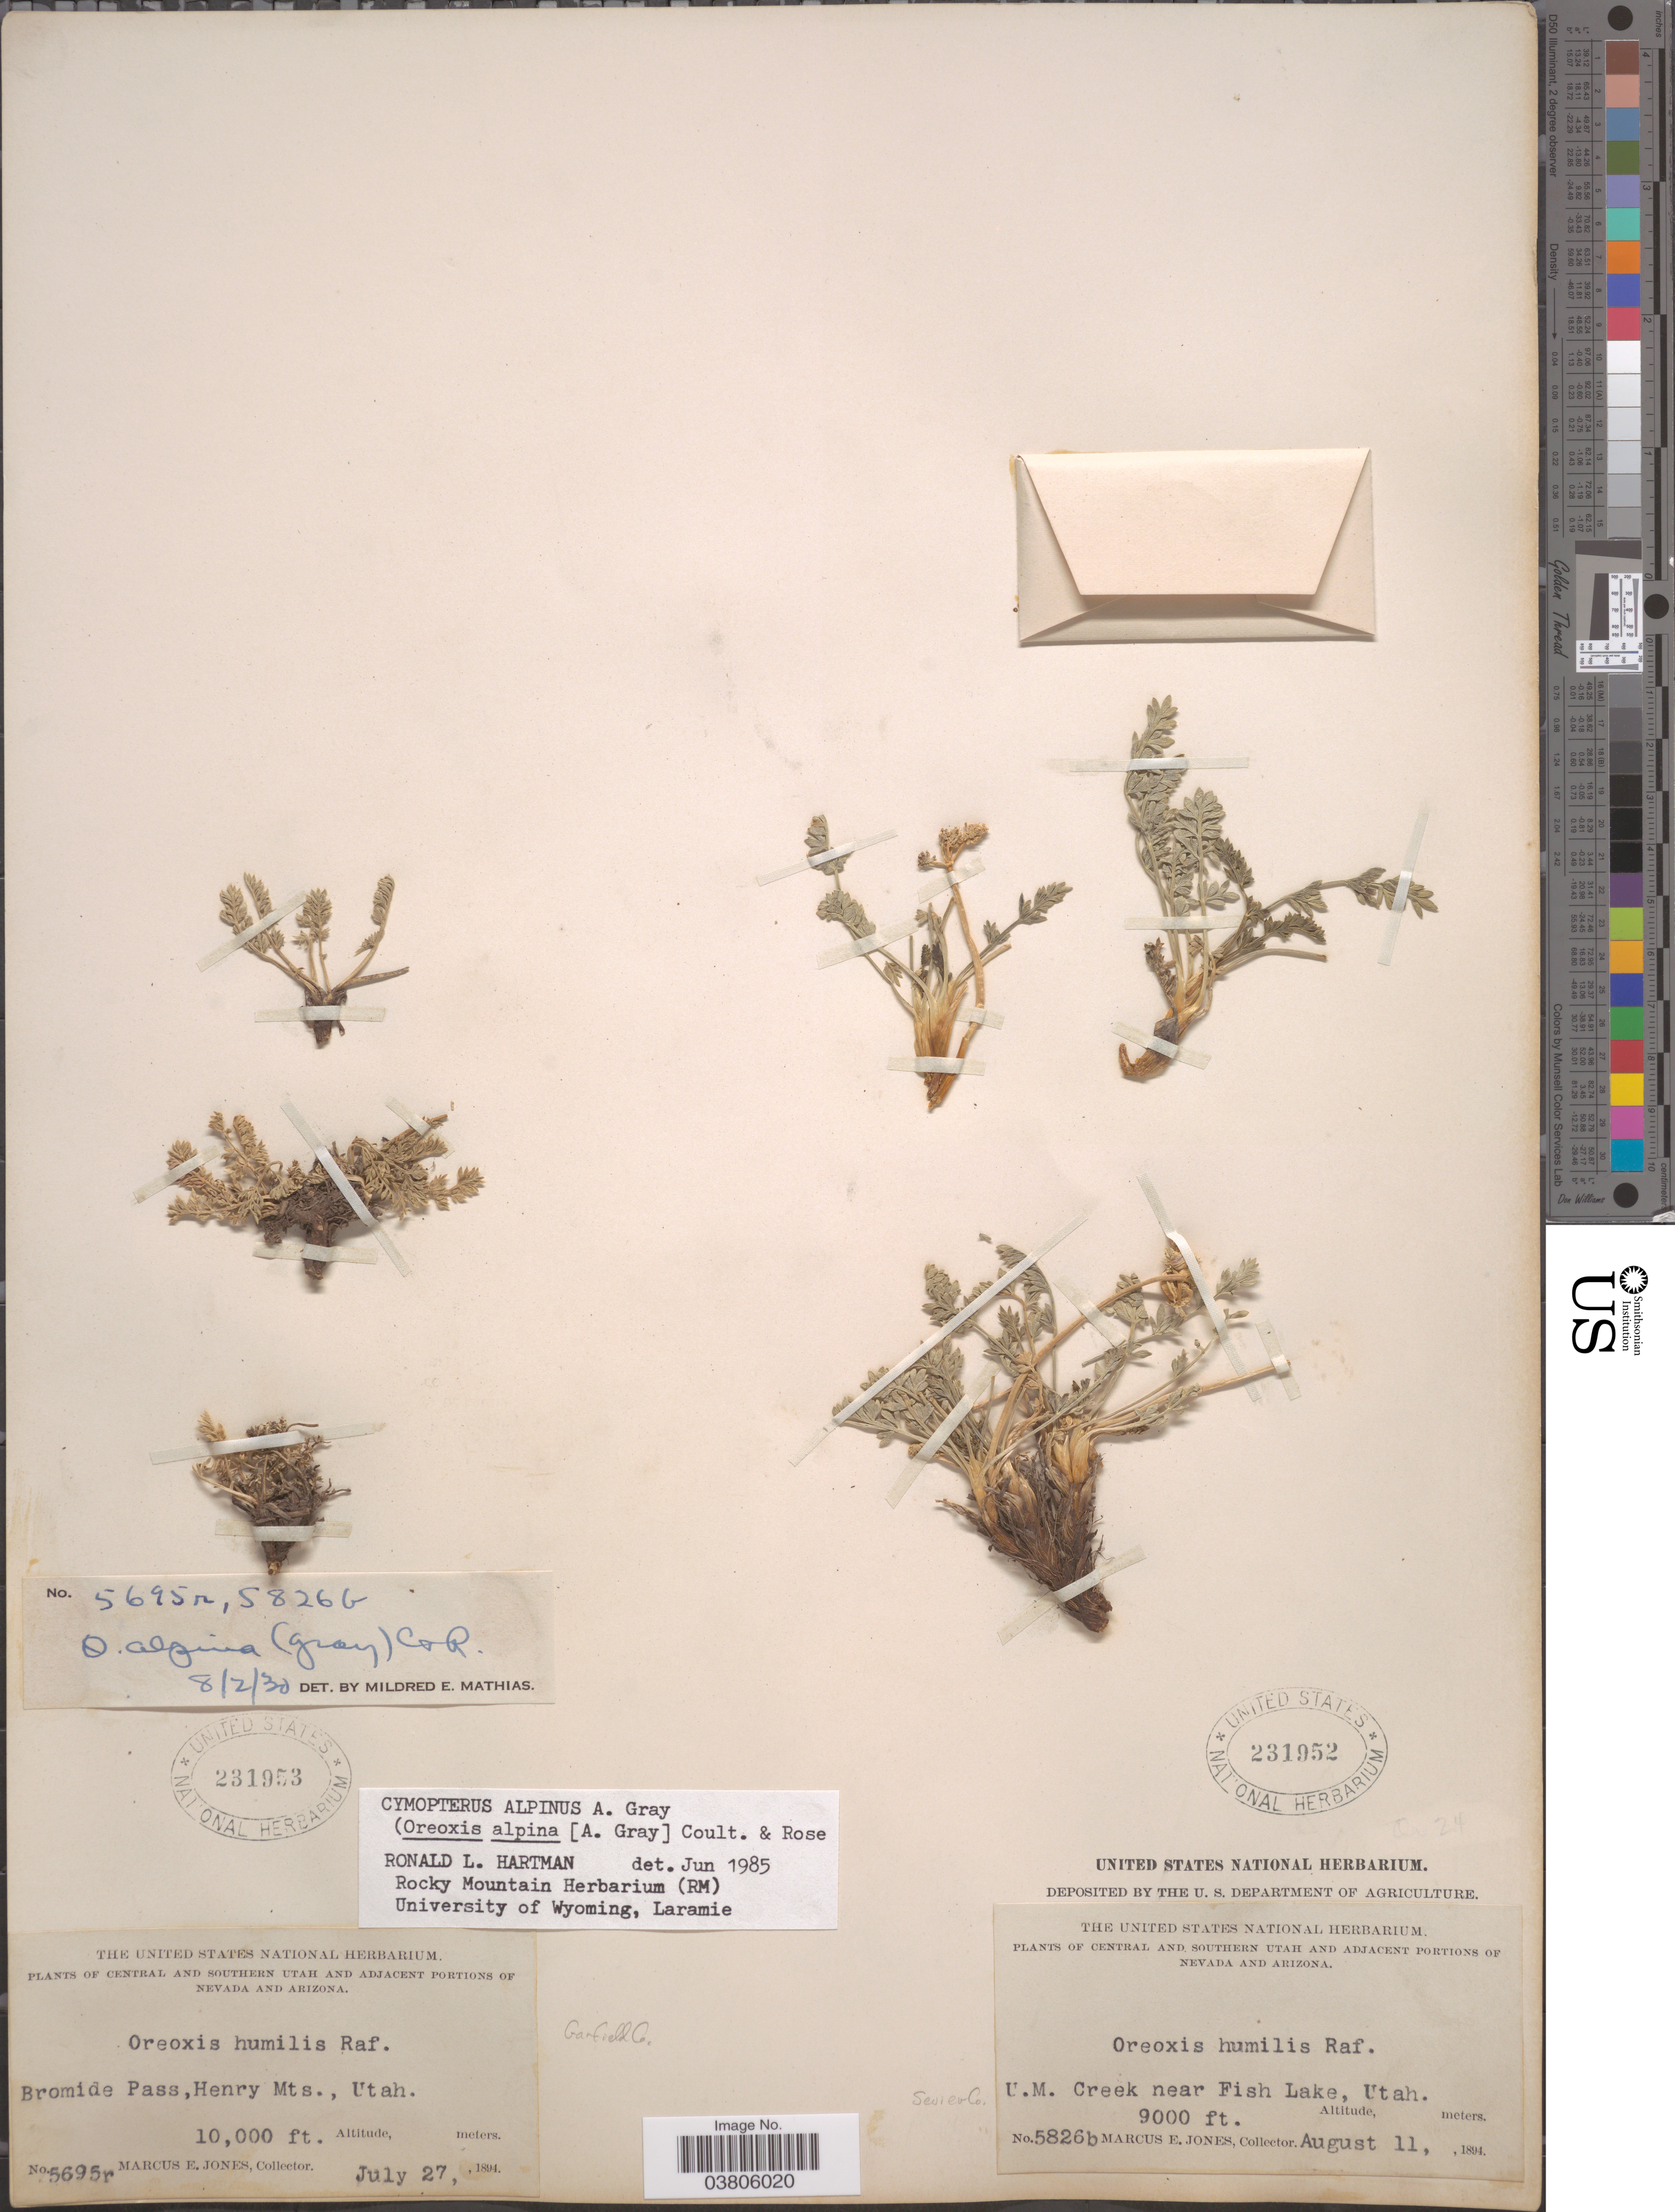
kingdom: Plantae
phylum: Tracheophyta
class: Magnoliopsida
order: Apiales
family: Apiaceae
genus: Cymopterus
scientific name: Cymopterus alpinus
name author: A. Gray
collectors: M. E. Jones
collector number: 5826b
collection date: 1894-08-11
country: United States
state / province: Utah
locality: Central and Southern Utah. U. M. Creek near Fish Lake. Sevier Co.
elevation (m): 2743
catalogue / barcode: US 231952-2